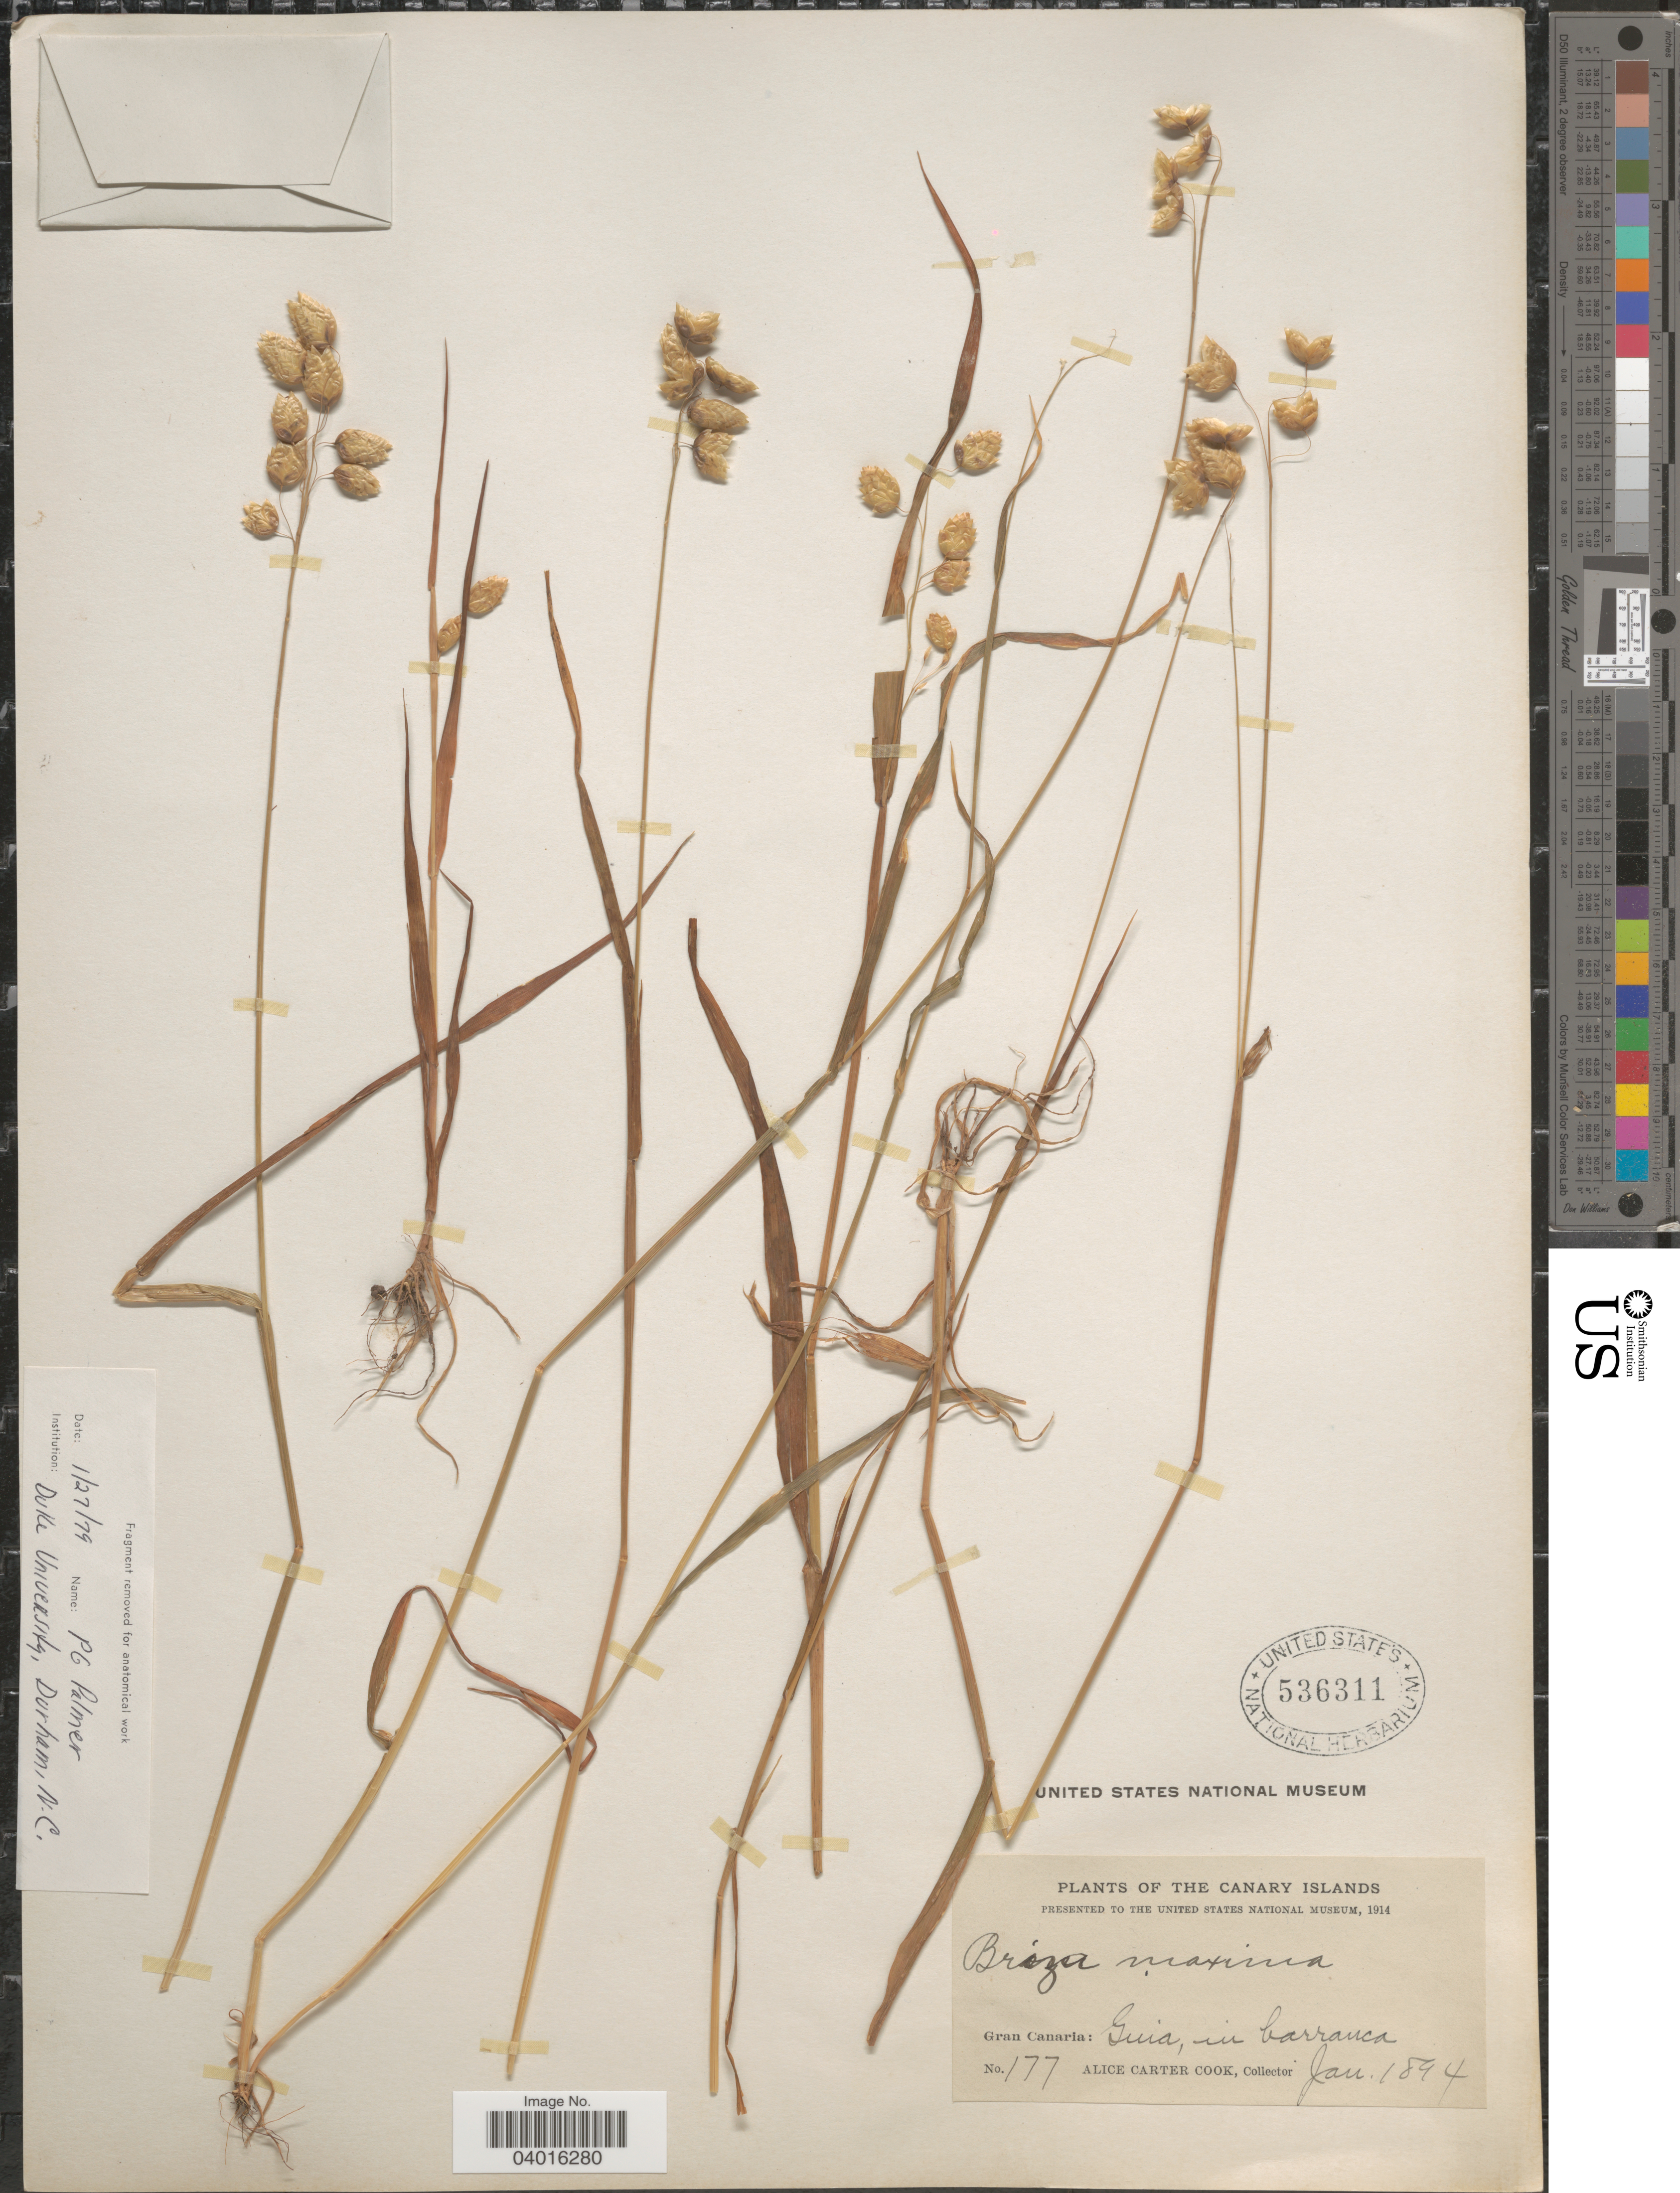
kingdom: Plantae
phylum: Tracheophyta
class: Liliopsida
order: Poales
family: Poaceae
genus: Briza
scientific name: Briza maxima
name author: L.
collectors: Alice C. Cook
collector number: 177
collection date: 1894-01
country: Spain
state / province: Canarias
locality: Canary Islands. Gran Canaria: Guia, in barranca.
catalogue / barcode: US 536311